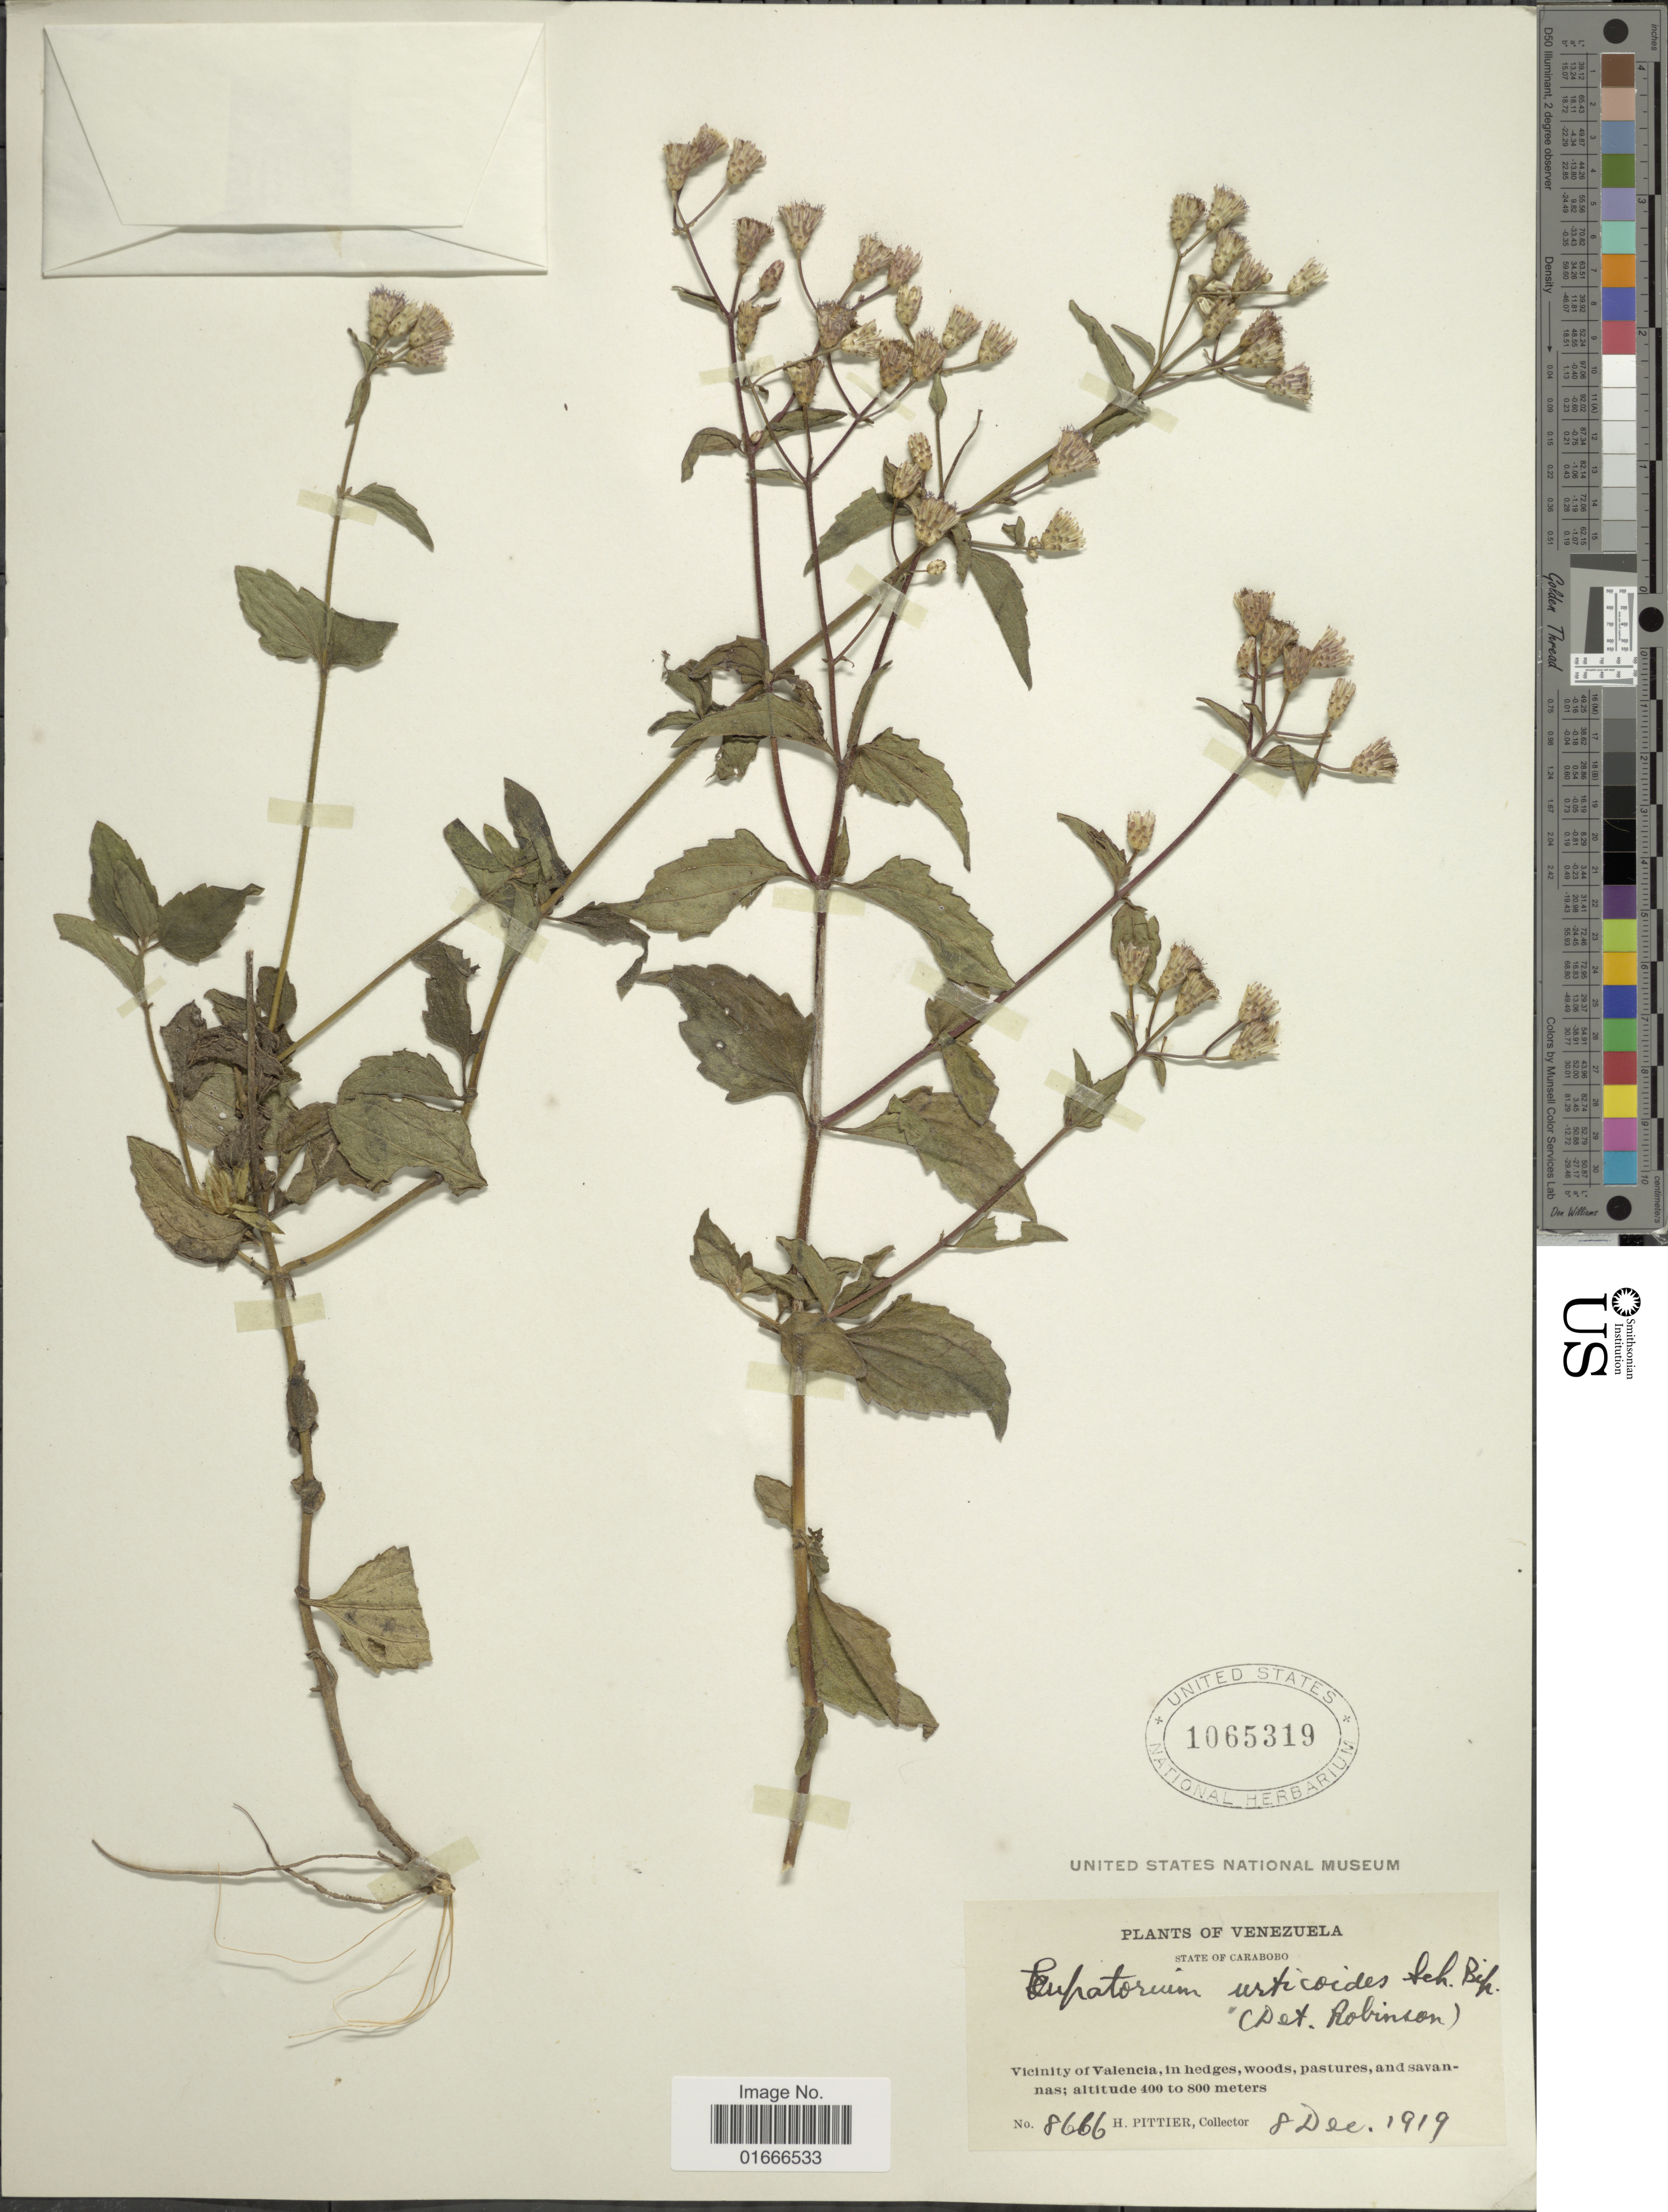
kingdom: Plantae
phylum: Tracheophyta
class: Magnoliopsida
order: Asterales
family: Asteraceae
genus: Chromolaena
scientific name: Chromolaena urticoides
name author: (Sch. Bip. ex Hieron.) R.M. King & H. Rob.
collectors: H. F. Pittier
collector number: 8666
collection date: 1919-12-08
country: Venezuela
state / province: Carabobo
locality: Vicinity of Valencia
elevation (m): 400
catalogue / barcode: US 1065319